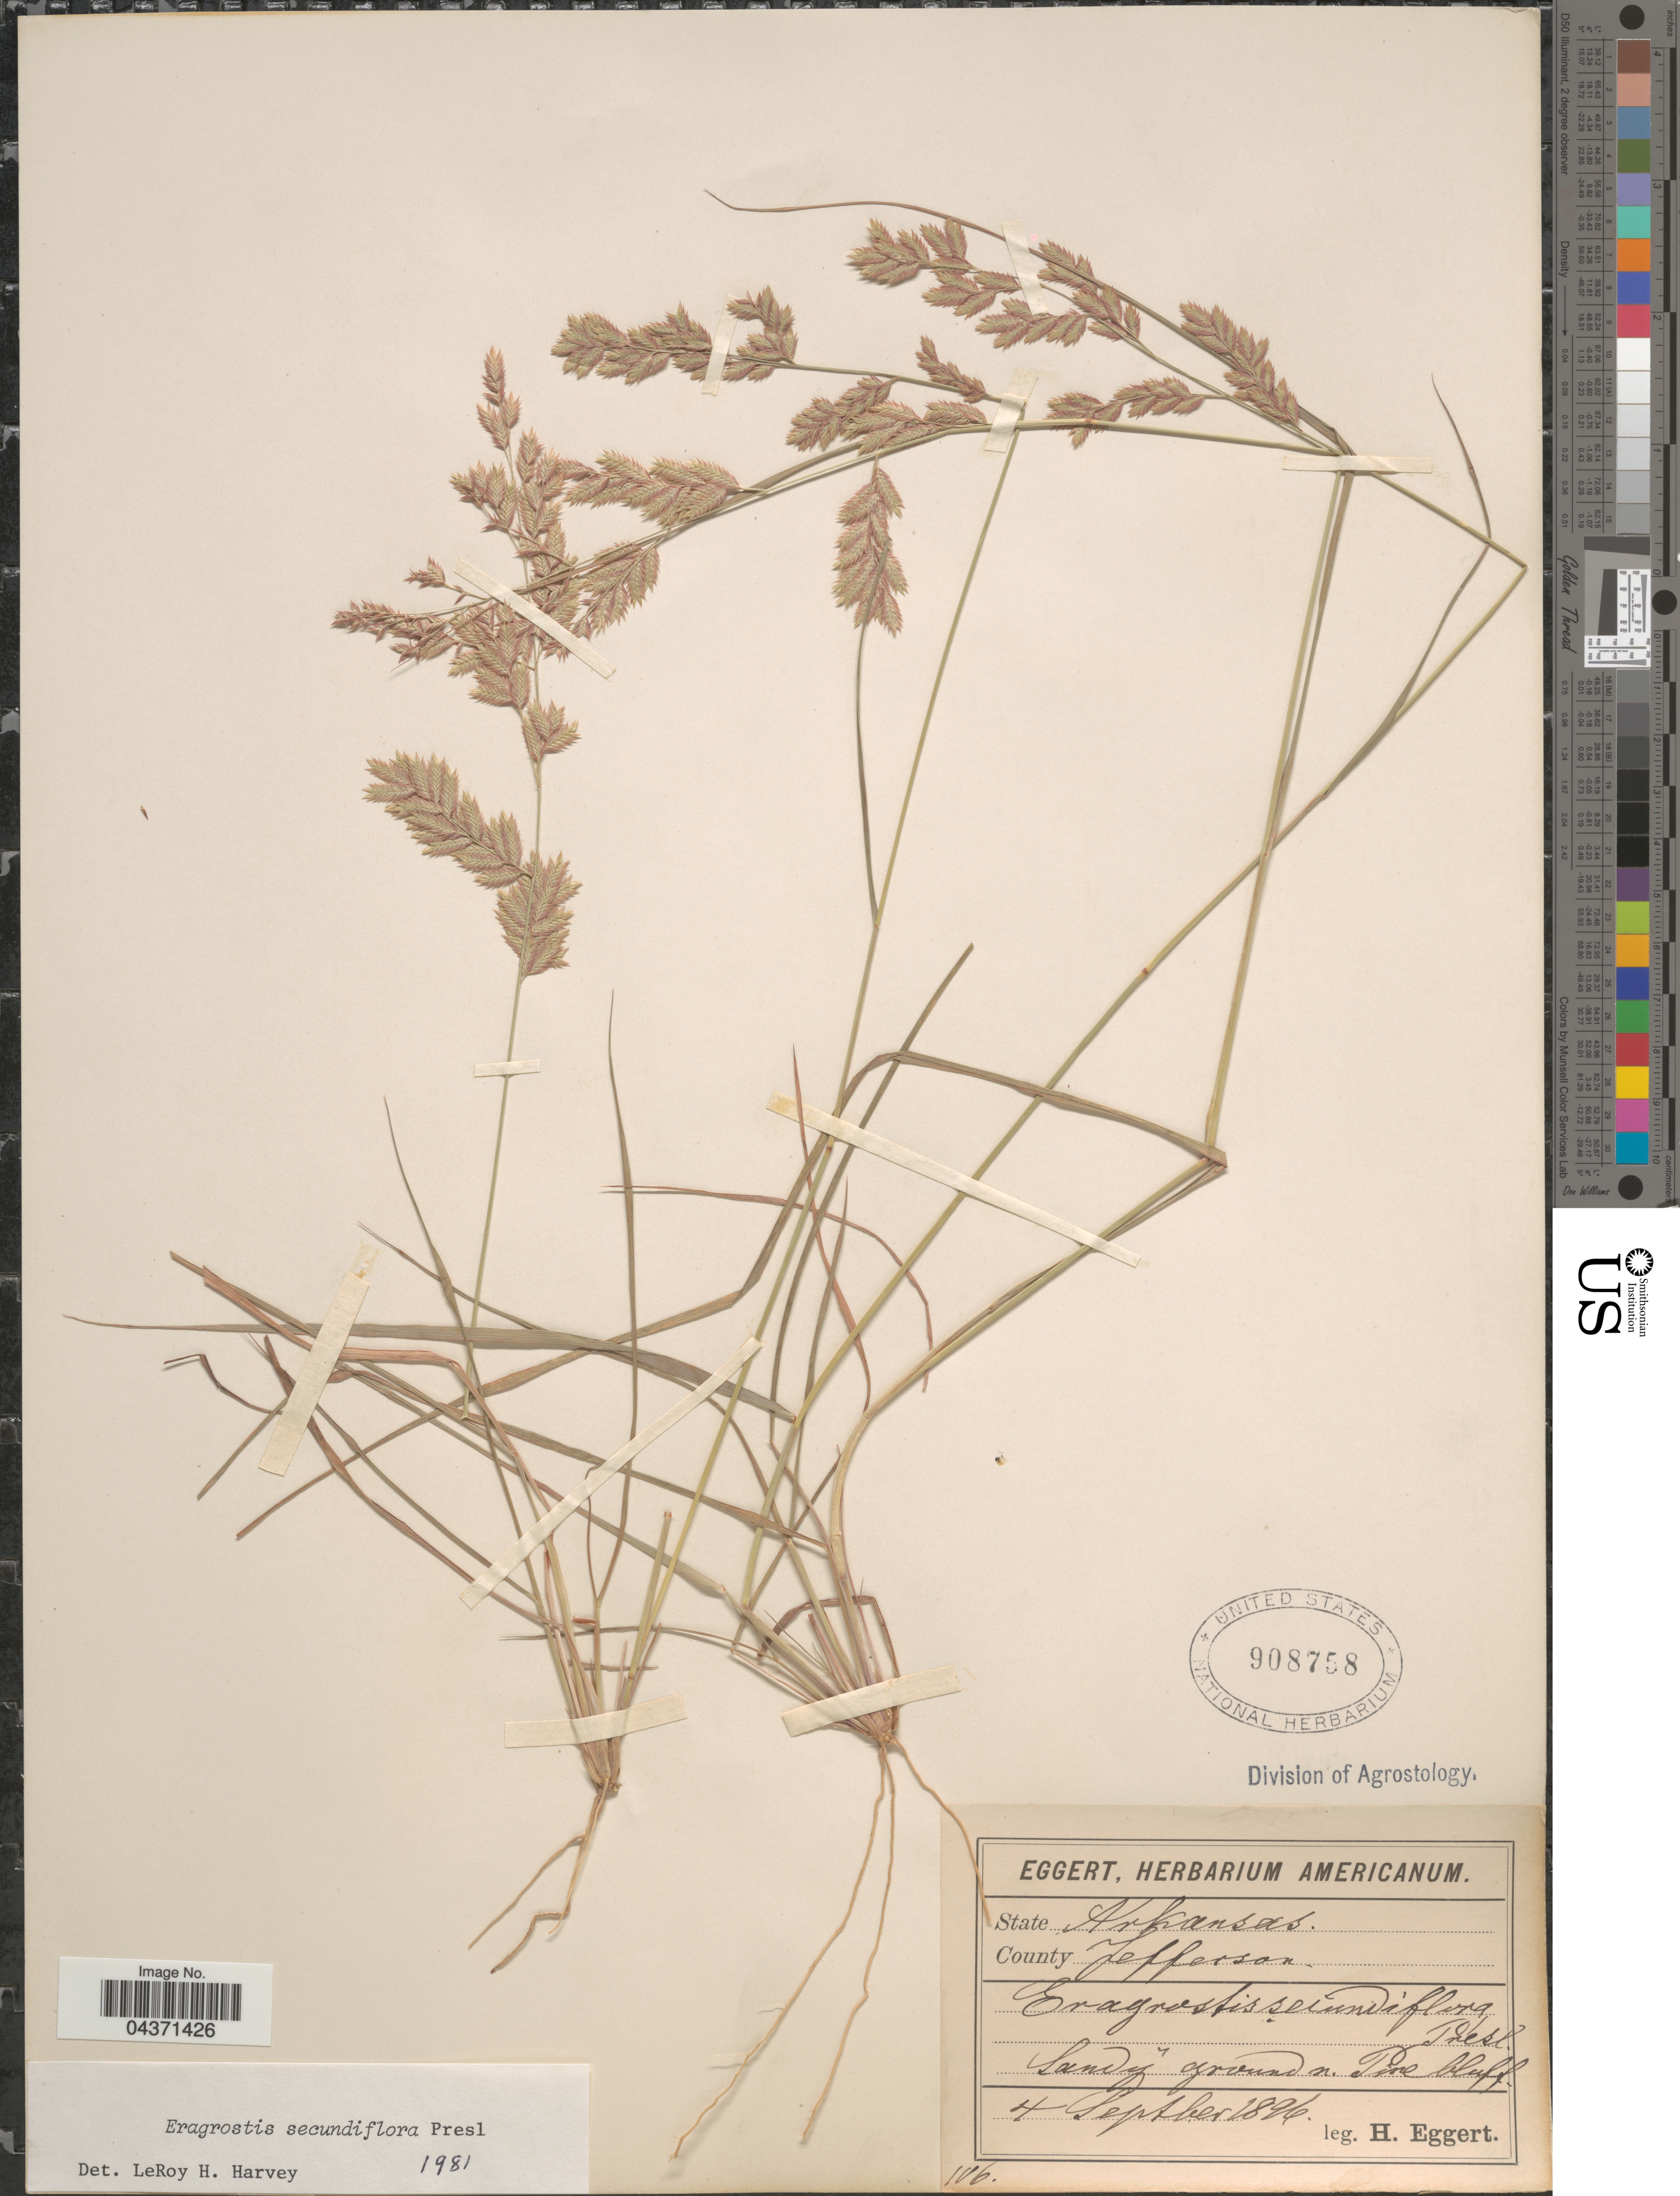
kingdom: Plantae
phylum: Tracheophyta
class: Liliopsida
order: Poales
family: Poaceae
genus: Eragrostis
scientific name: Eragrostis secundiflora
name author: J. Presl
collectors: H. Eggert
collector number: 106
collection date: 1896-09-04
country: United States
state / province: Arkansas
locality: County Jefferson. Sandy ground n. Pine bluff.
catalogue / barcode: US 908758